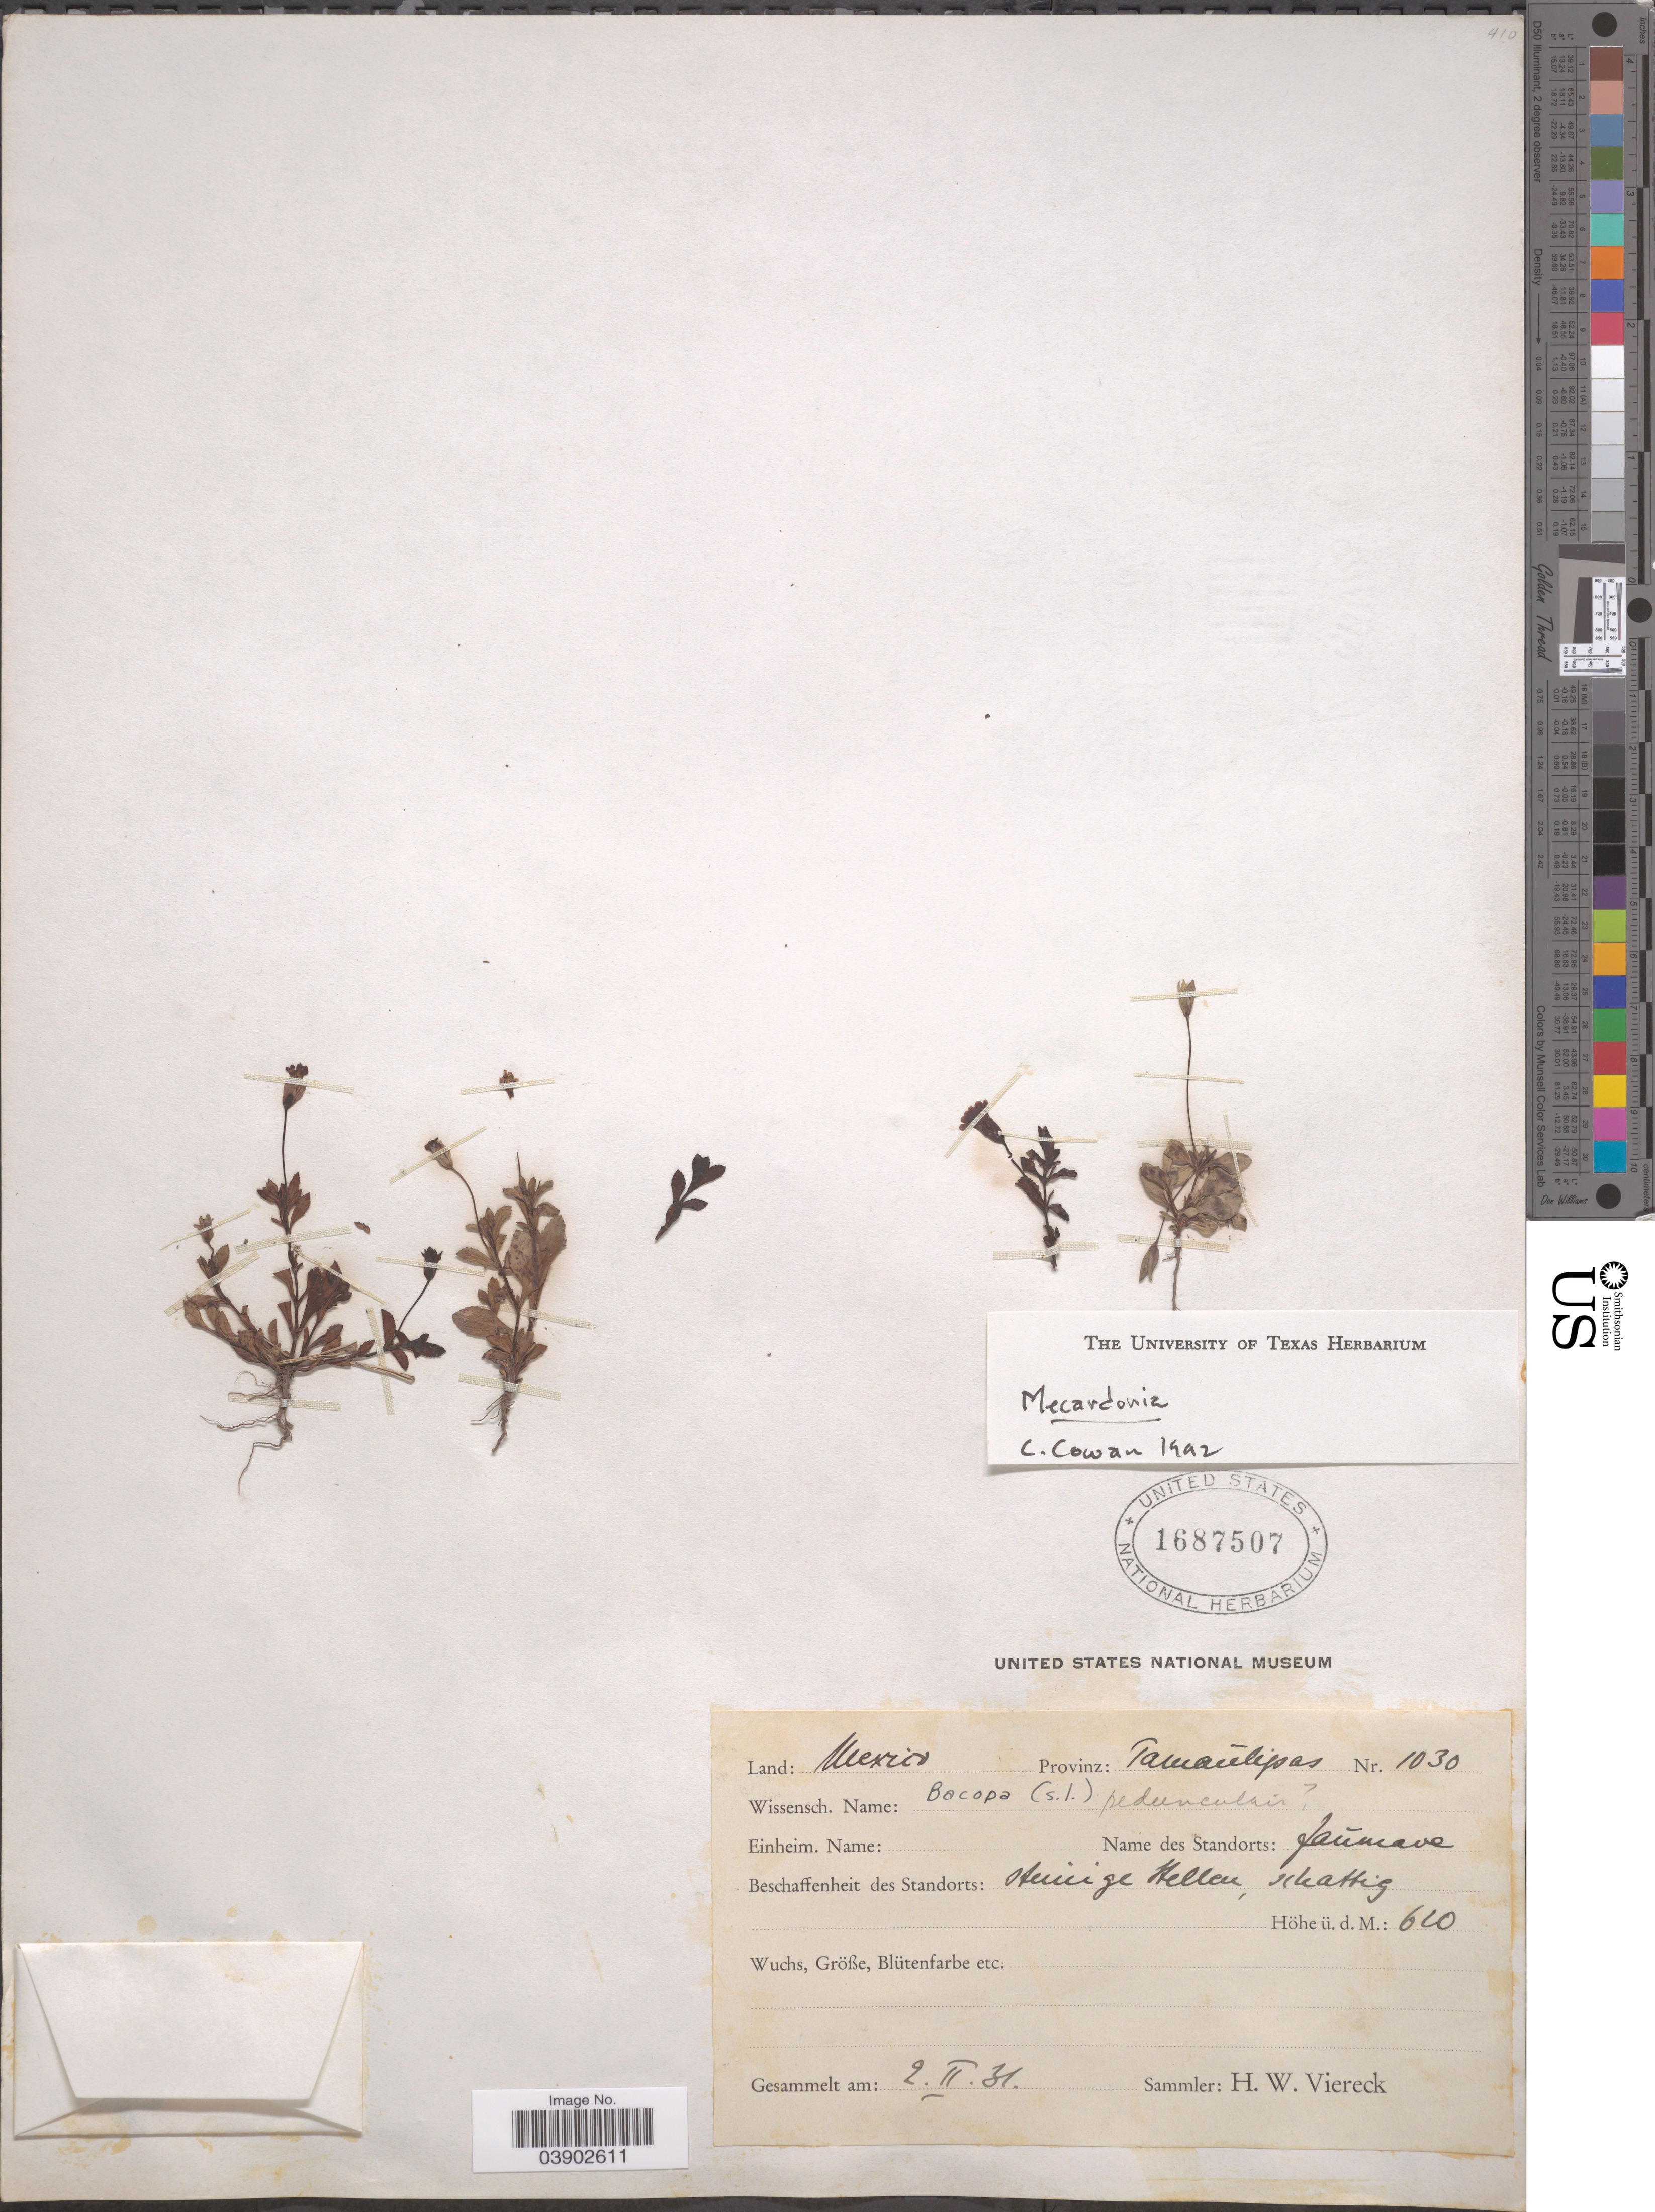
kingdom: Plantae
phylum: Tracheophyta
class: Magnoliopsida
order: Lamiales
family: Plantaginaceae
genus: Mecardonia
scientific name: Mecardonia sp.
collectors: H. W. Viereck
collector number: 1030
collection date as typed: Transcribed d/m/y: 2/2/31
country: Mexico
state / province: Tamaulipas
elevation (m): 620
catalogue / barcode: US 1687507